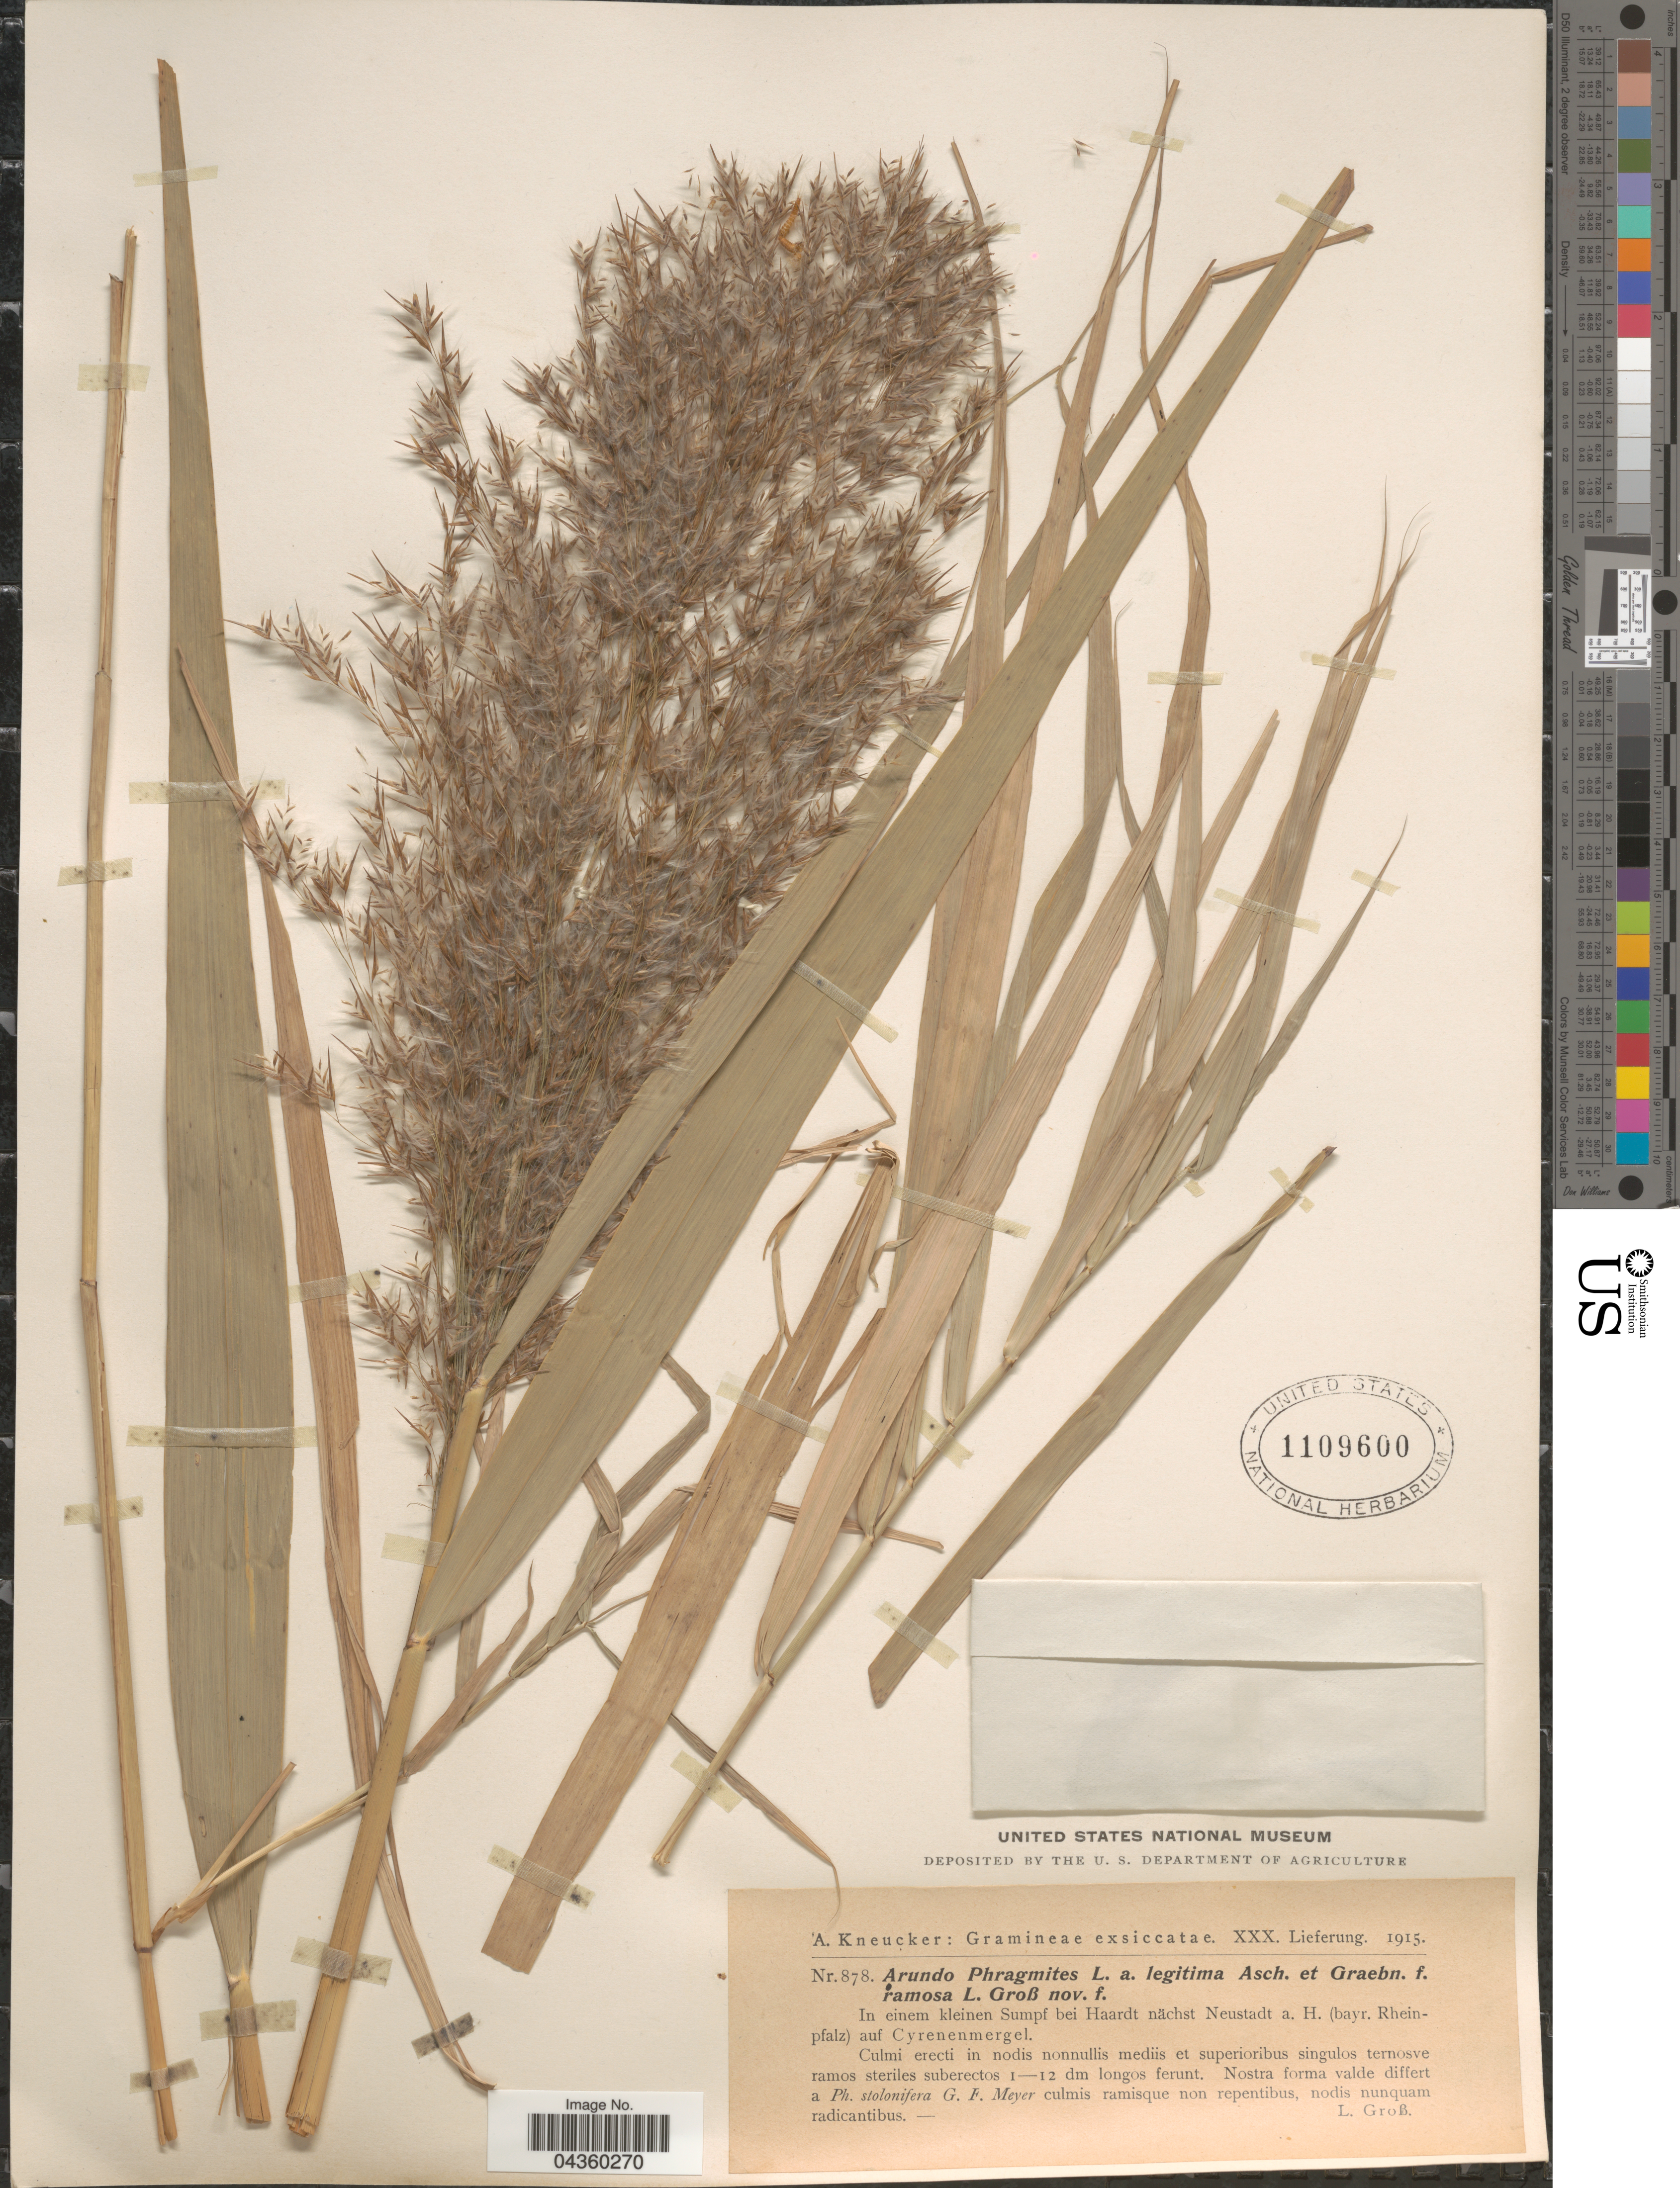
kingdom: Plantae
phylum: Tracheophyta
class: Liliopsida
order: Poales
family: Poaceae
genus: Phragmites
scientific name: Phragmites australis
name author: (Cav.) Trin. ex Steud.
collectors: L. Gross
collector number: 878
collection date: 1915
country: Germany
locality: In einem kleinen Sumpf bei Haardt nächst Neustadt a. H. (bayr. Rheinpfalz) auf Cyrenenmergel.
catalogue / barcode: US 1109600